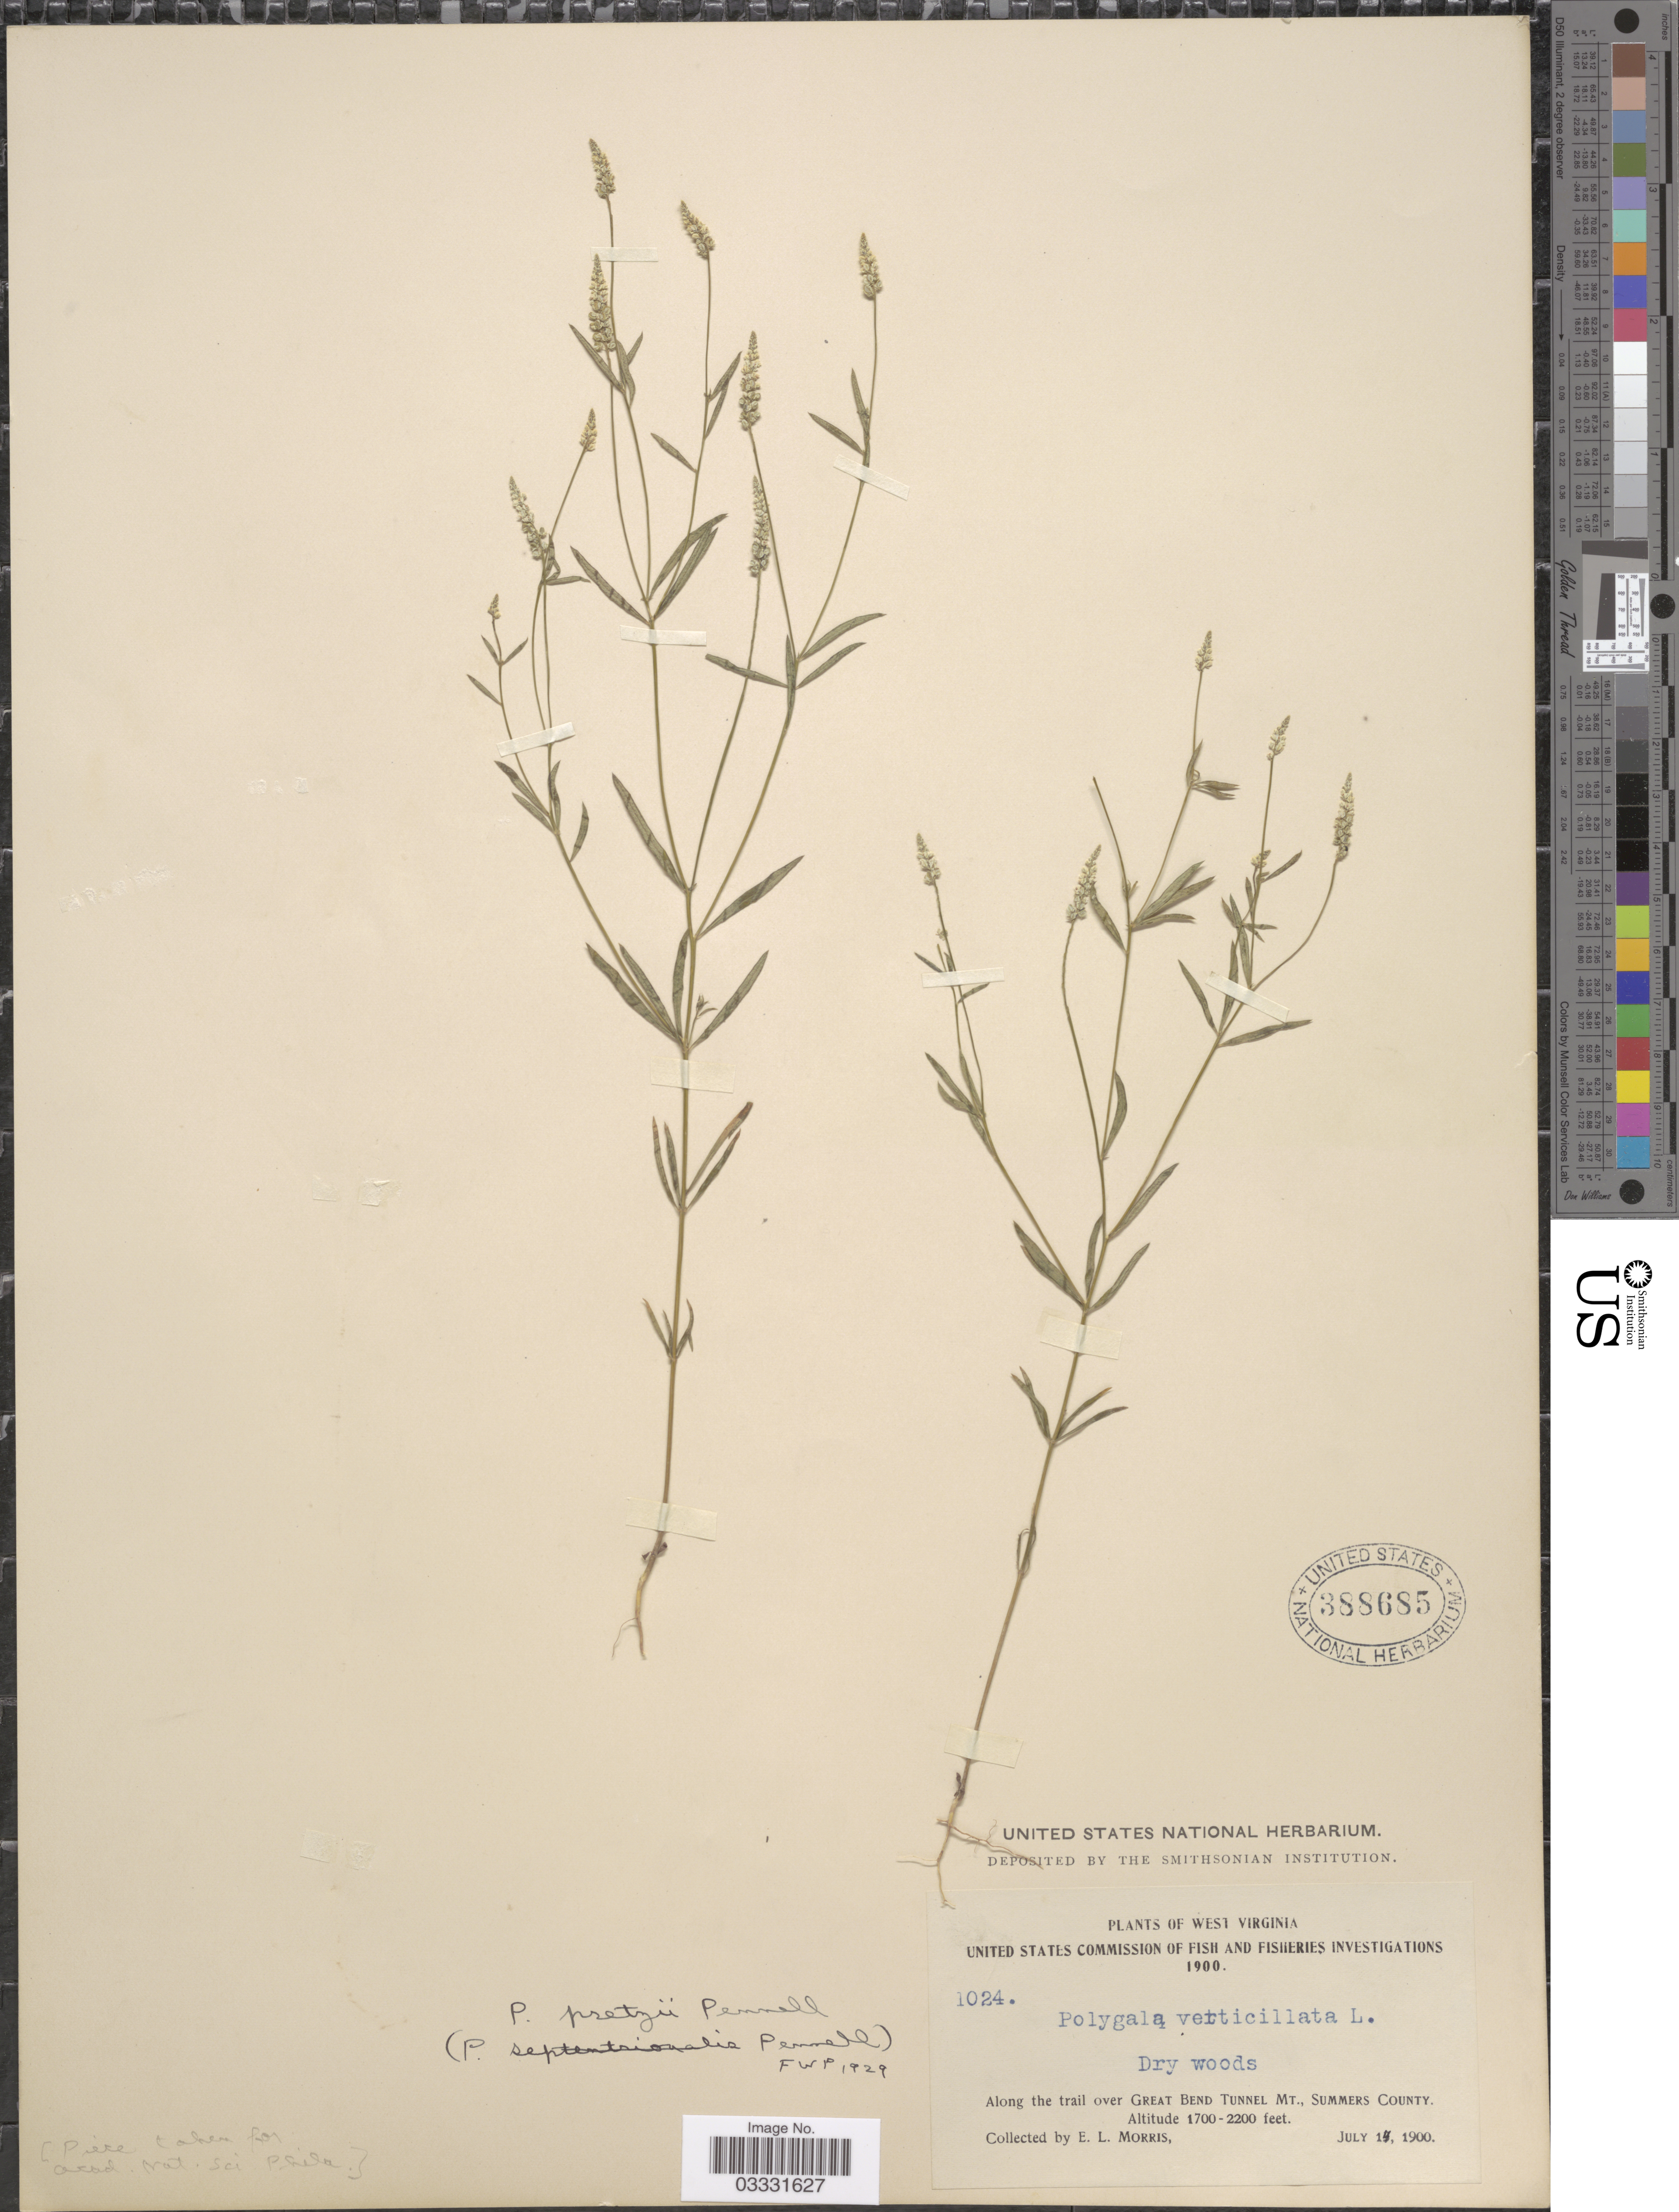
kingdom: Plantae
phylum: Tracheophyta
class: Magnoliopsida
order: Fabales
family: Polygalaceae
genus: Polygala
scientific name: Polygala pretzii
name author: Pennell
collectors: E. Morris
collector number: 1024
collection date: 1900-07-14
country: United States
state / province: West Virginia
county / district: Summers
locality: Along the trail over Great Bend Tunnel Mt., Summers County.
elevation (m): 518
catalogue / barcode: US 388685